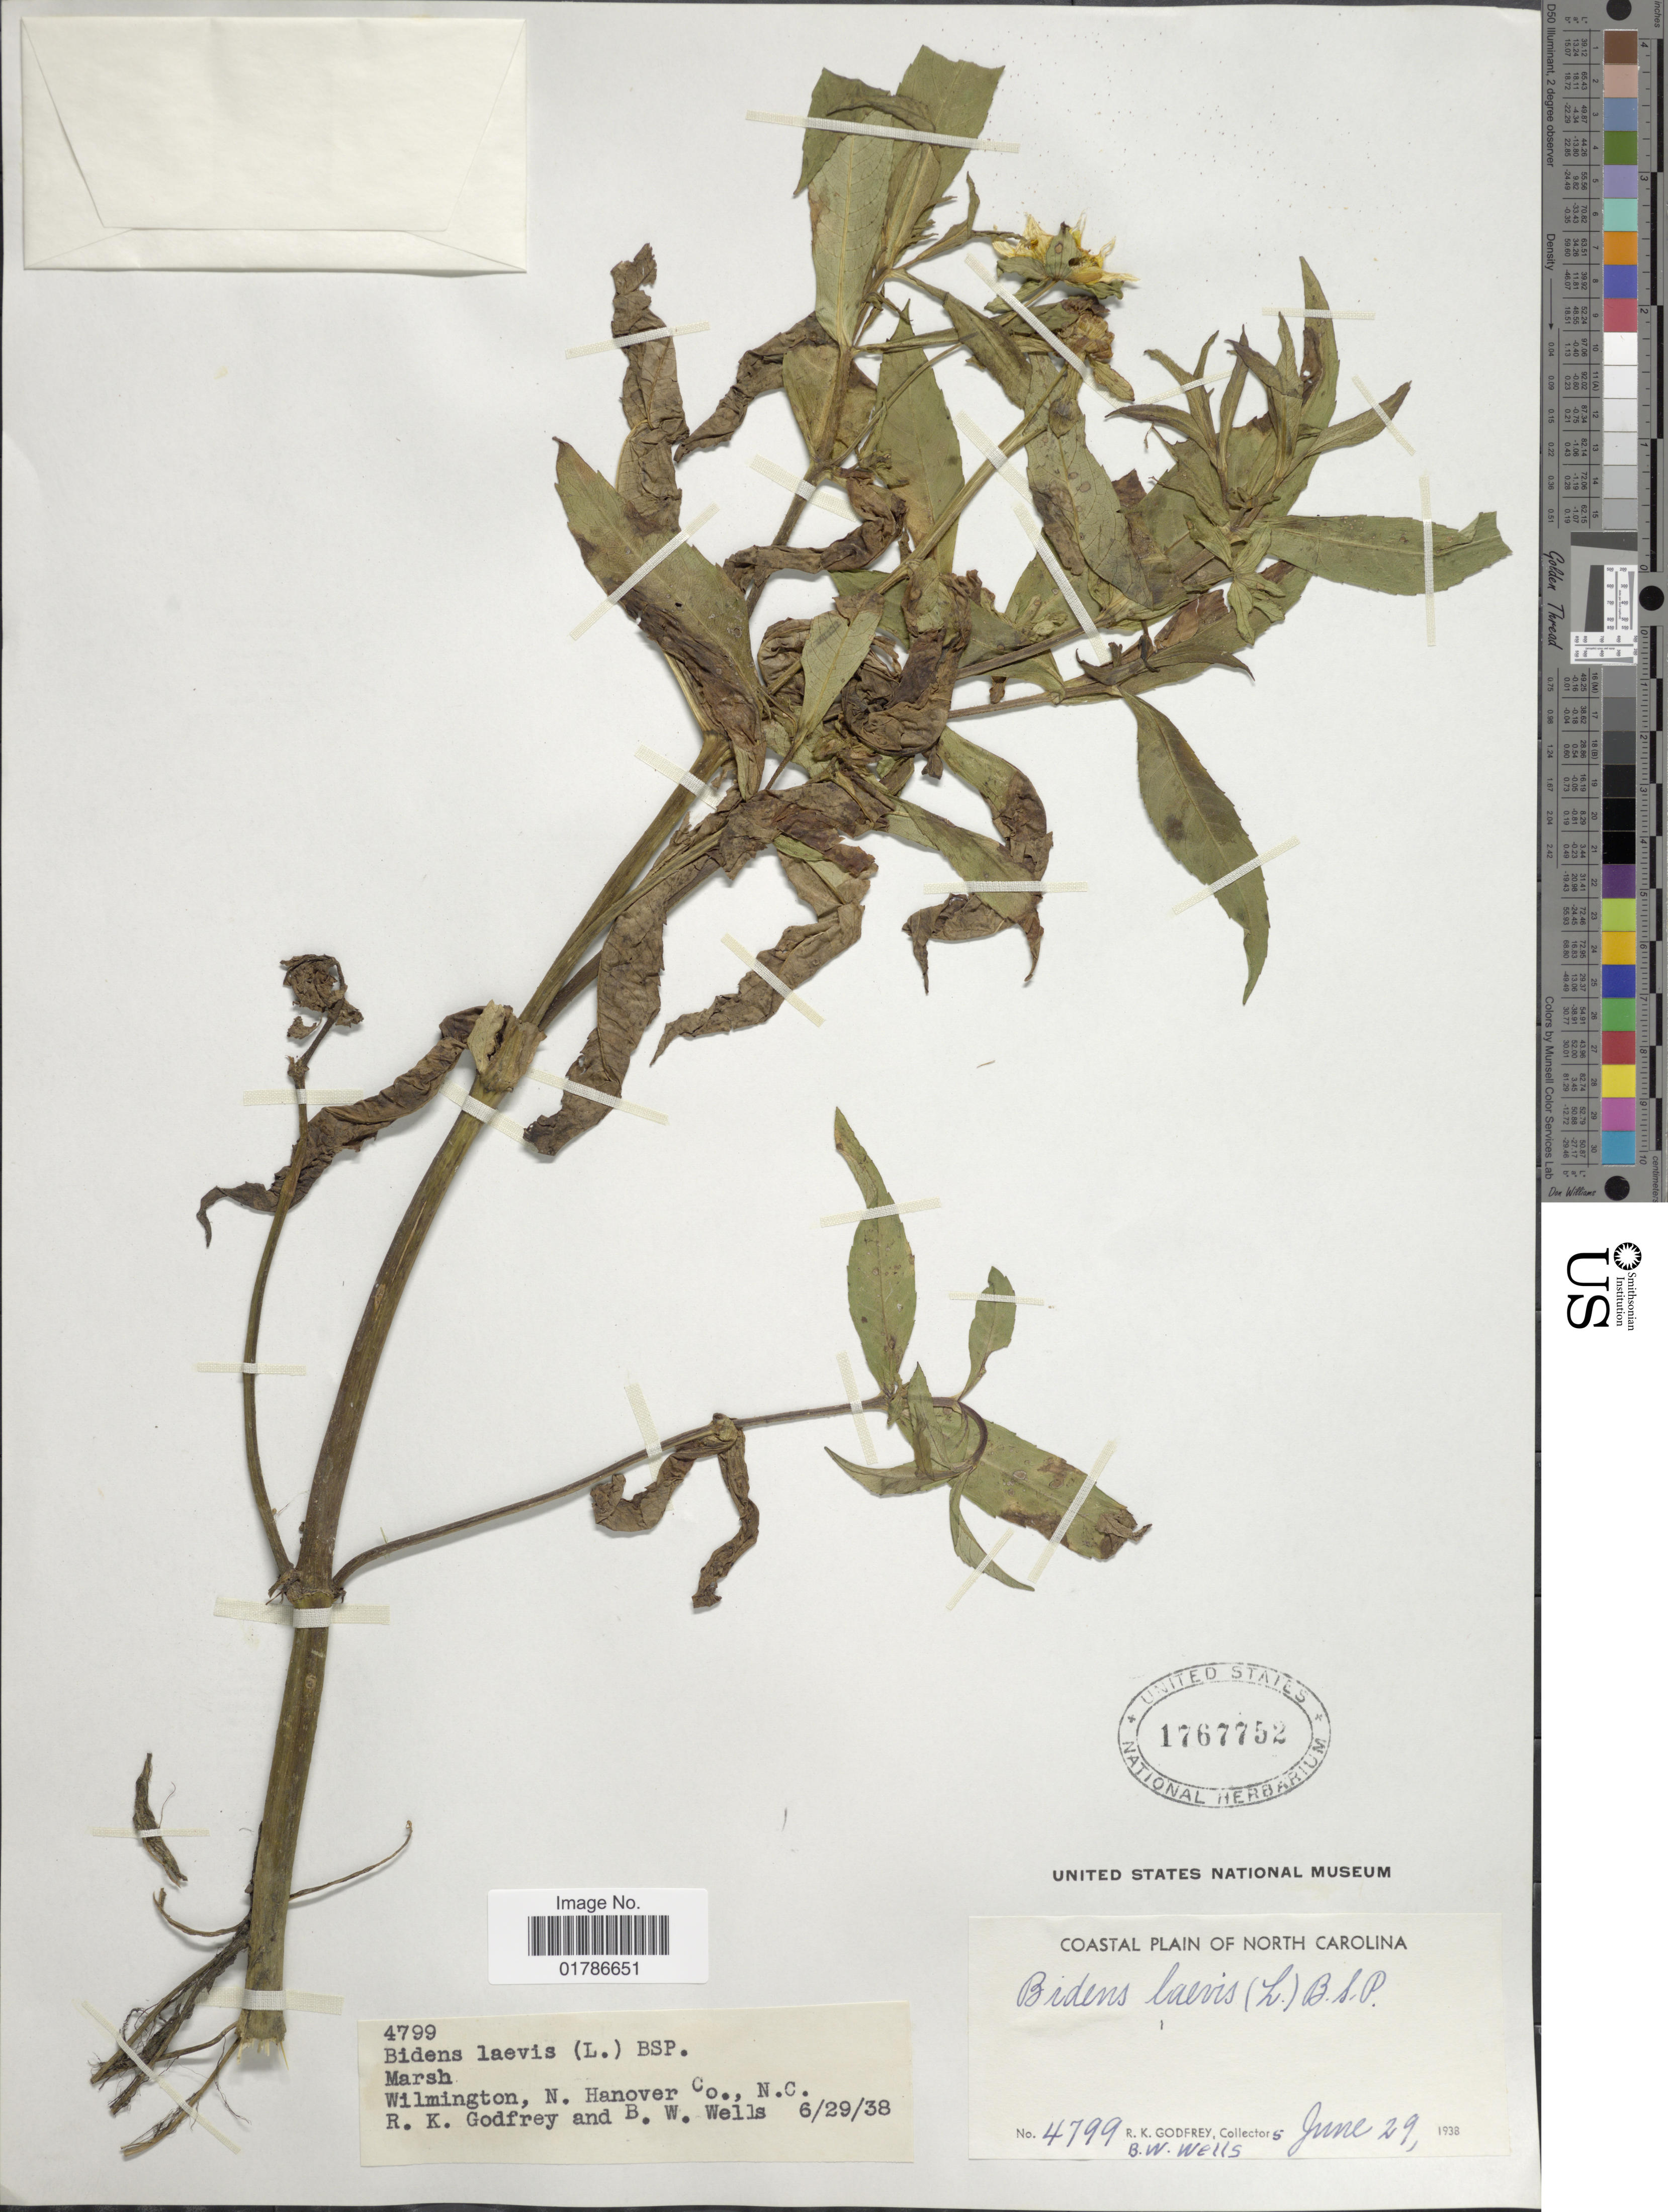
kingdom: Plantae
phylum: Tracheophyta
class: Magnoliopsida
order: Asterales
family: Asteraceae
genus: Bidens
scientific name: Bidens laevis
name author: (L.) Britton, Stearns & Poggenb.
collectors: R. K. Godfrey & B. Wells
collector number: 4799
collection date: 1938-06-29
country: United States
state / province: North Carolina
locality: Wilmington, N. Hanover Co.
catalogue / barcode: US 1767752